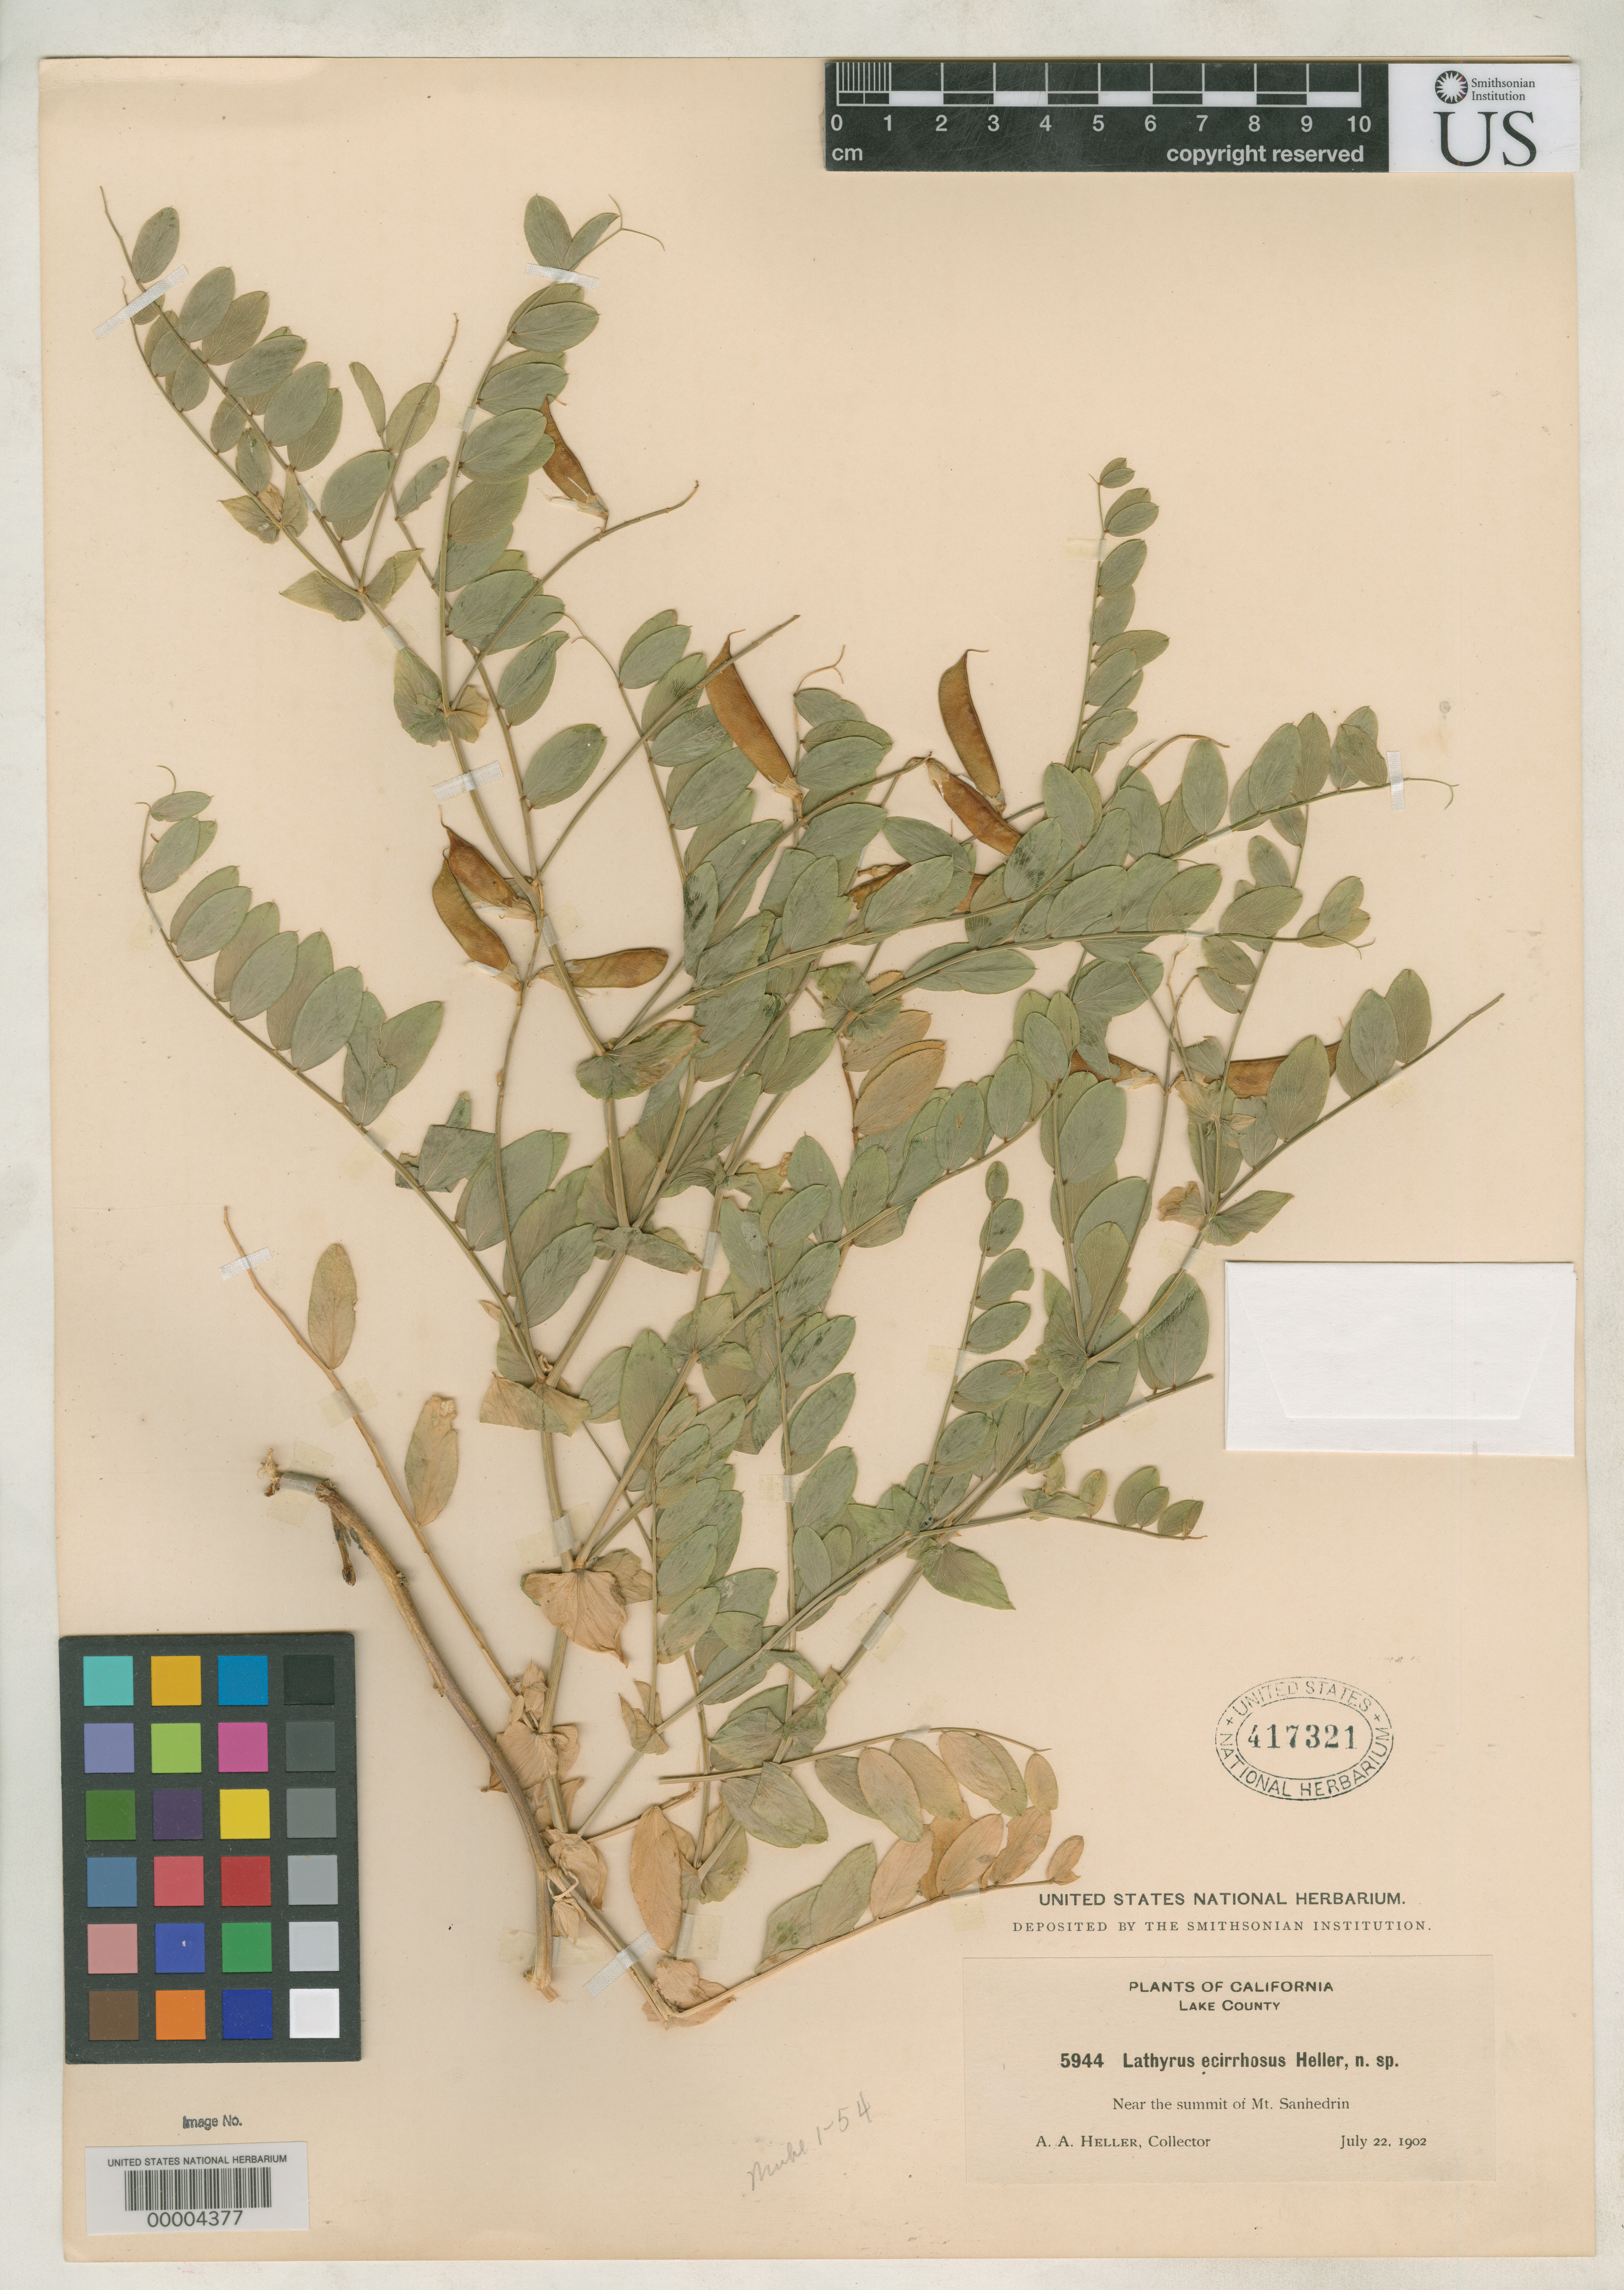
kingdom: Plantae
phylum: Tracheophyta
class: Magnoliopsida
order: Fabales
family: Fabaceae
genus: Lathyrus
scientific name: Lathyrus ecirrhosus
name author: A. Heller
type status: Isotype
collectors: A. A. Heller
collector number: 5944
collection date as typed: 22 Jul 1902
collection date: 1902-07-22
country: United States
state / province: California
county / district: Lake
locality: Mt. Sanhedrin.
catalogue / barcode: US 417321